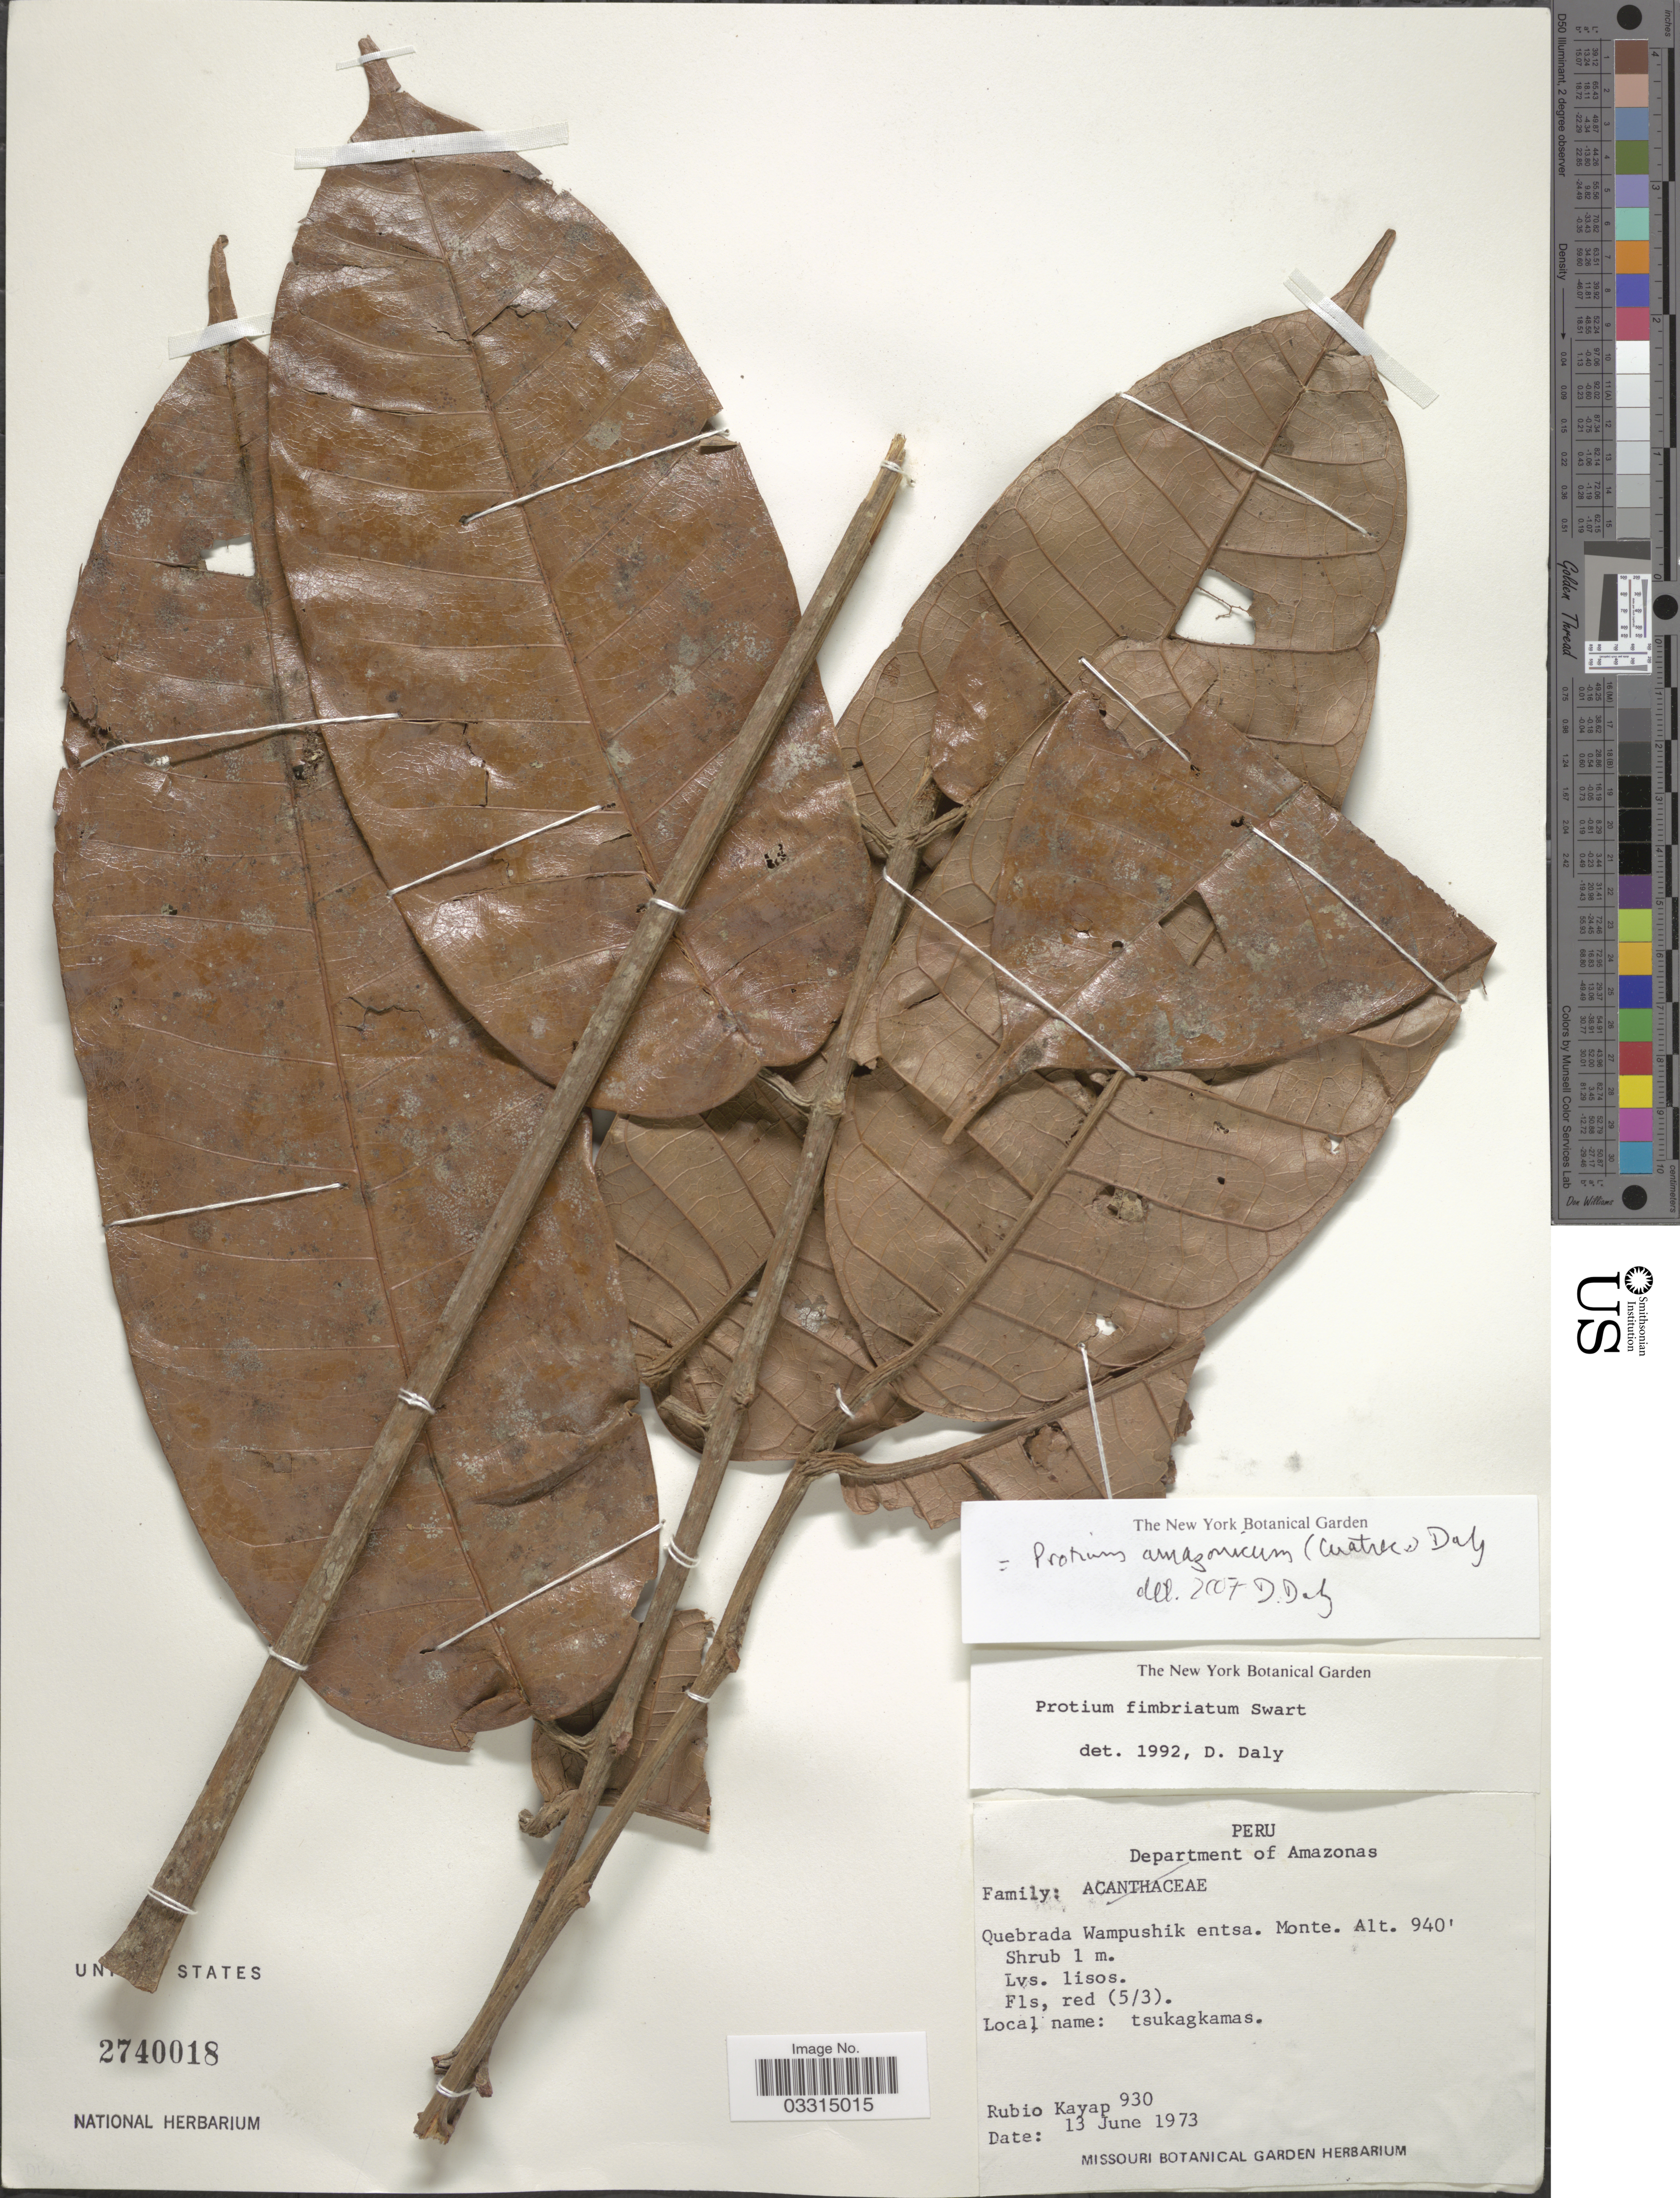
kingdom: Plantae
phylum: Tracheophyta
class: Magnoliopsida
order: Sapindales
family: Burseraceae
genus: Protium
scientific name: Protium amazonicum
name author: (Cuatrec.) Daly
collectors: R. Kayap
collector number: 930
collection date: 1973-06-13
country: Peru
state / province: Amazonas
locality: Department of Amazonas. Quebrada Wampushik entsa. Monte.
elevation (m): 287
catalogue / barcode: US 2740018